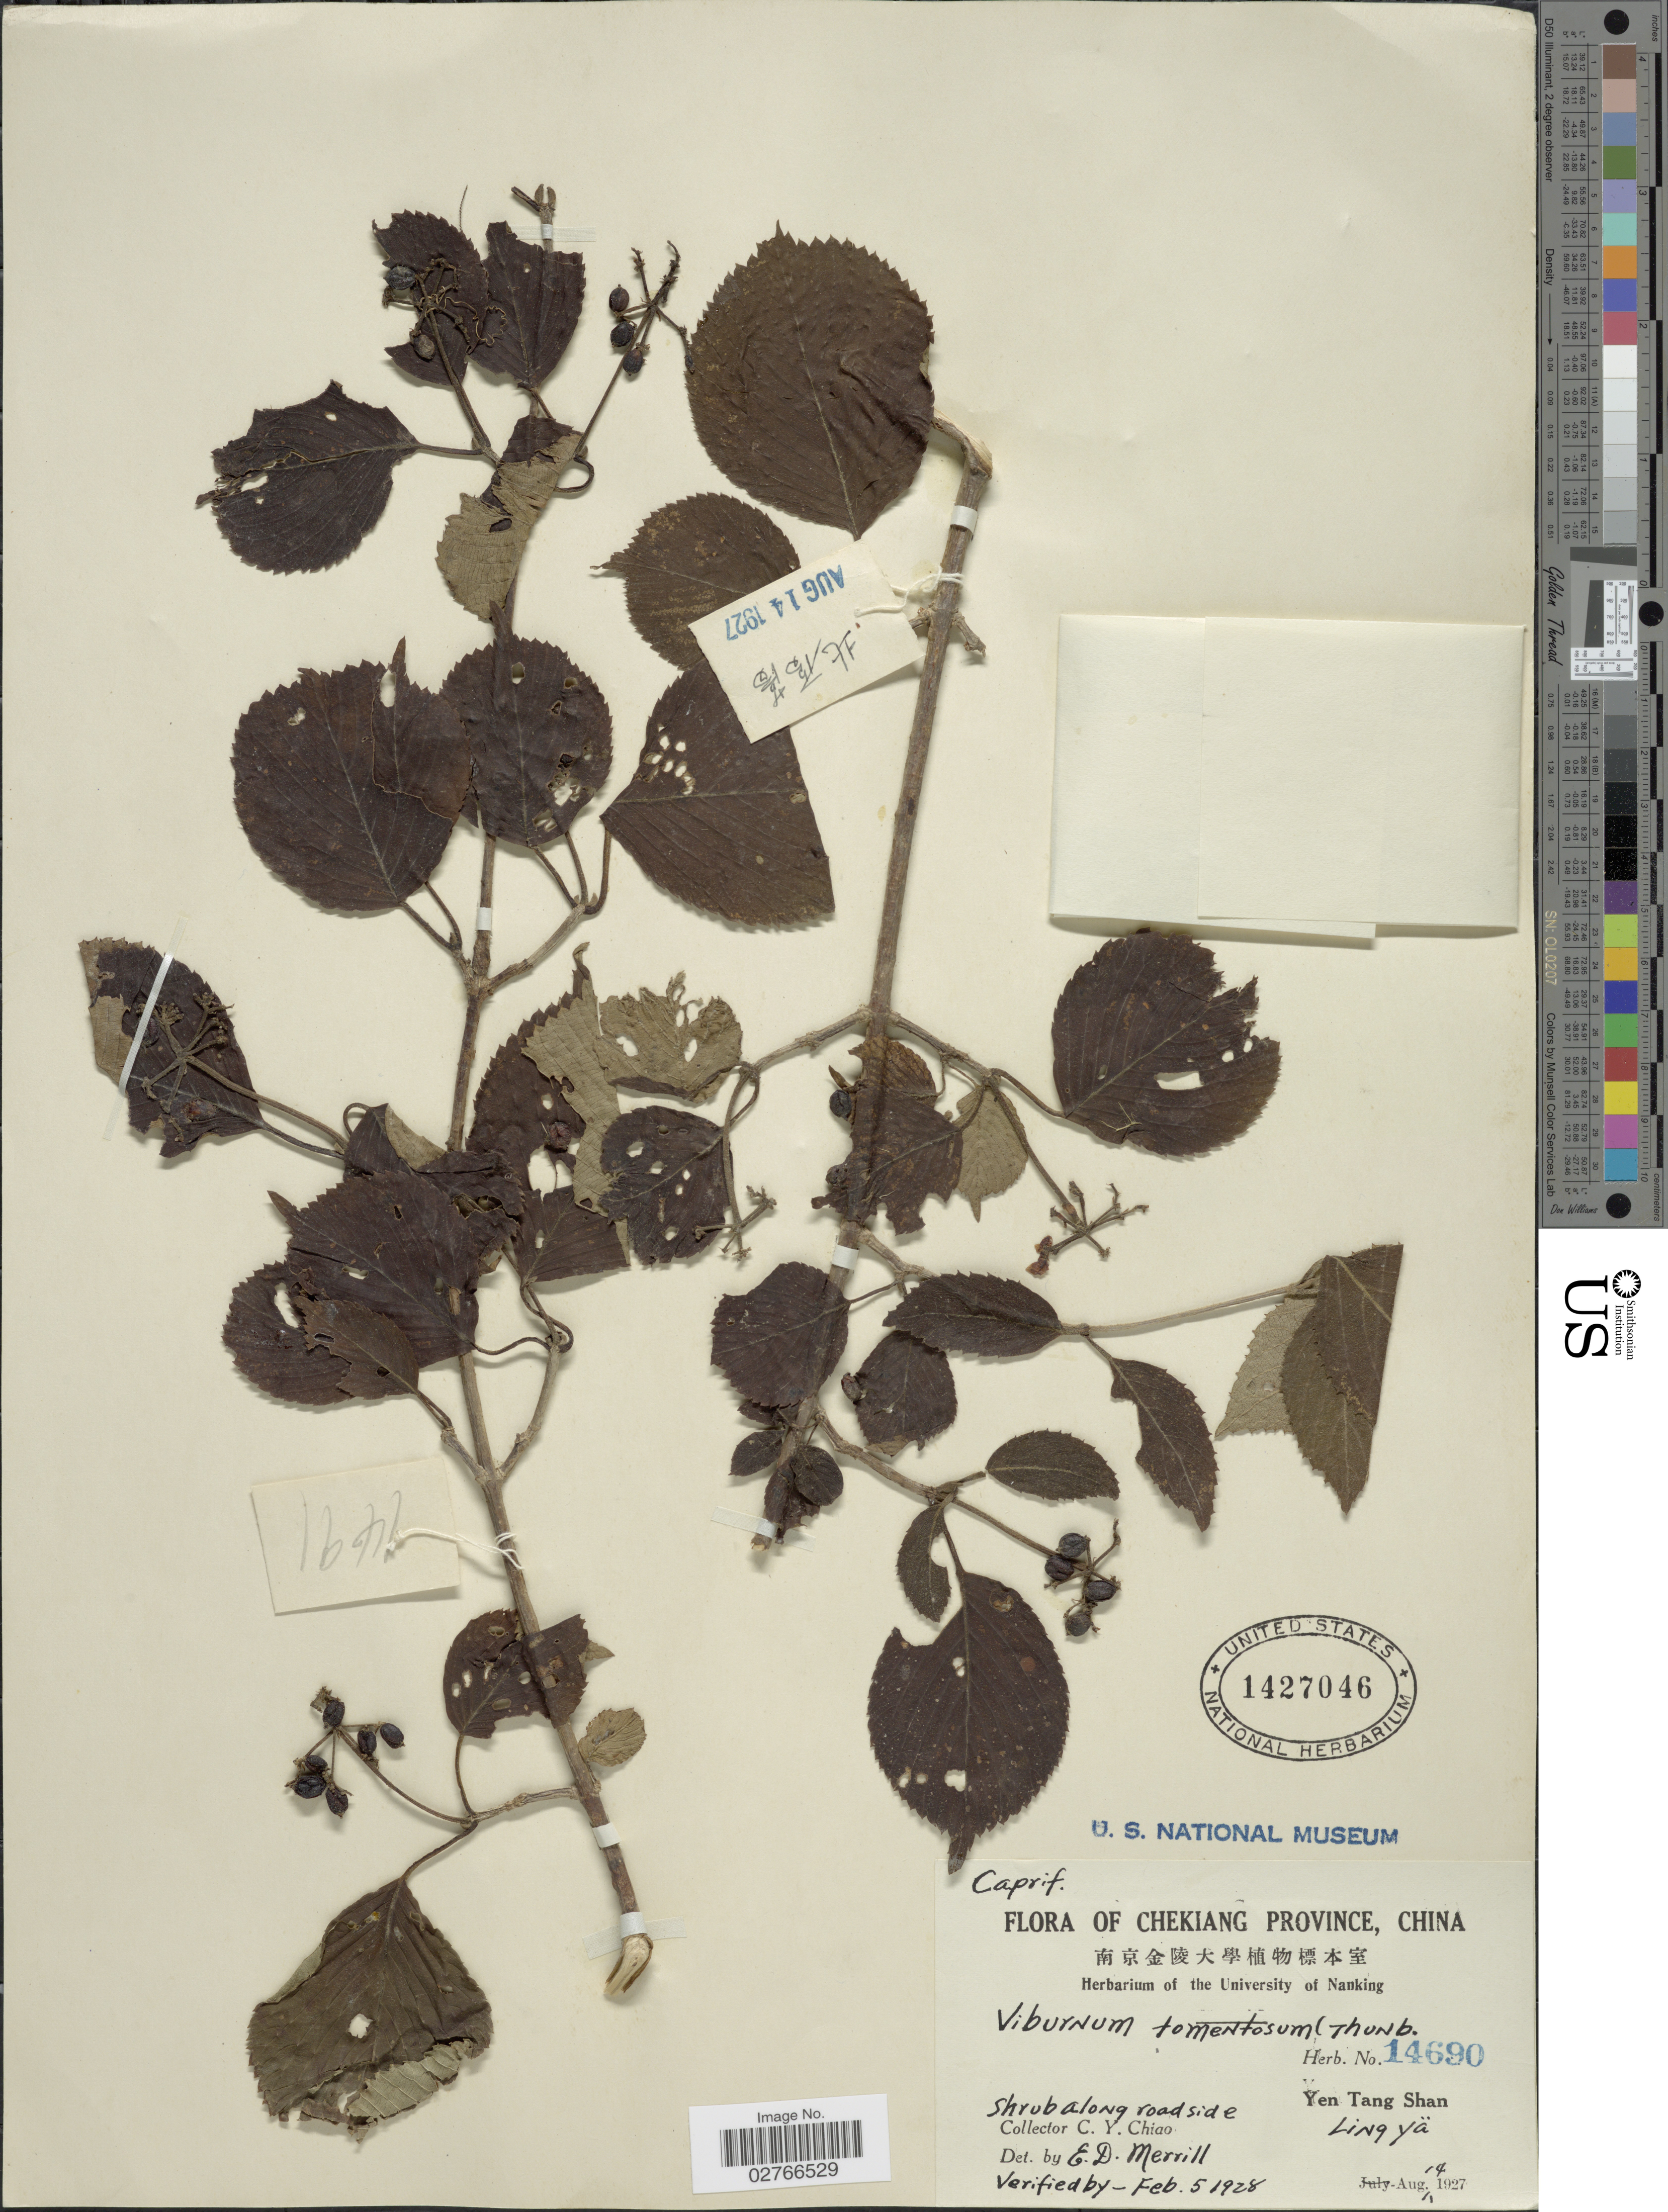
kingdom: Plantae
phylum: Tracheophyta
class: Magnoliopsida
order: Dipsacales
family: Viburnaceae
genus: Viburnum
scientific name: Viburnum tomentosum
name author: Thunb.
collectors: C. Y. Chiao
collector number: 14690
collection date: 1927-08-14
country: China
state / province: Zhejiang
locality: Chekiang Province, Shrub along roadside, Yen Tang Shan, Ling Yä.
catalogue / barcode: US 1427046